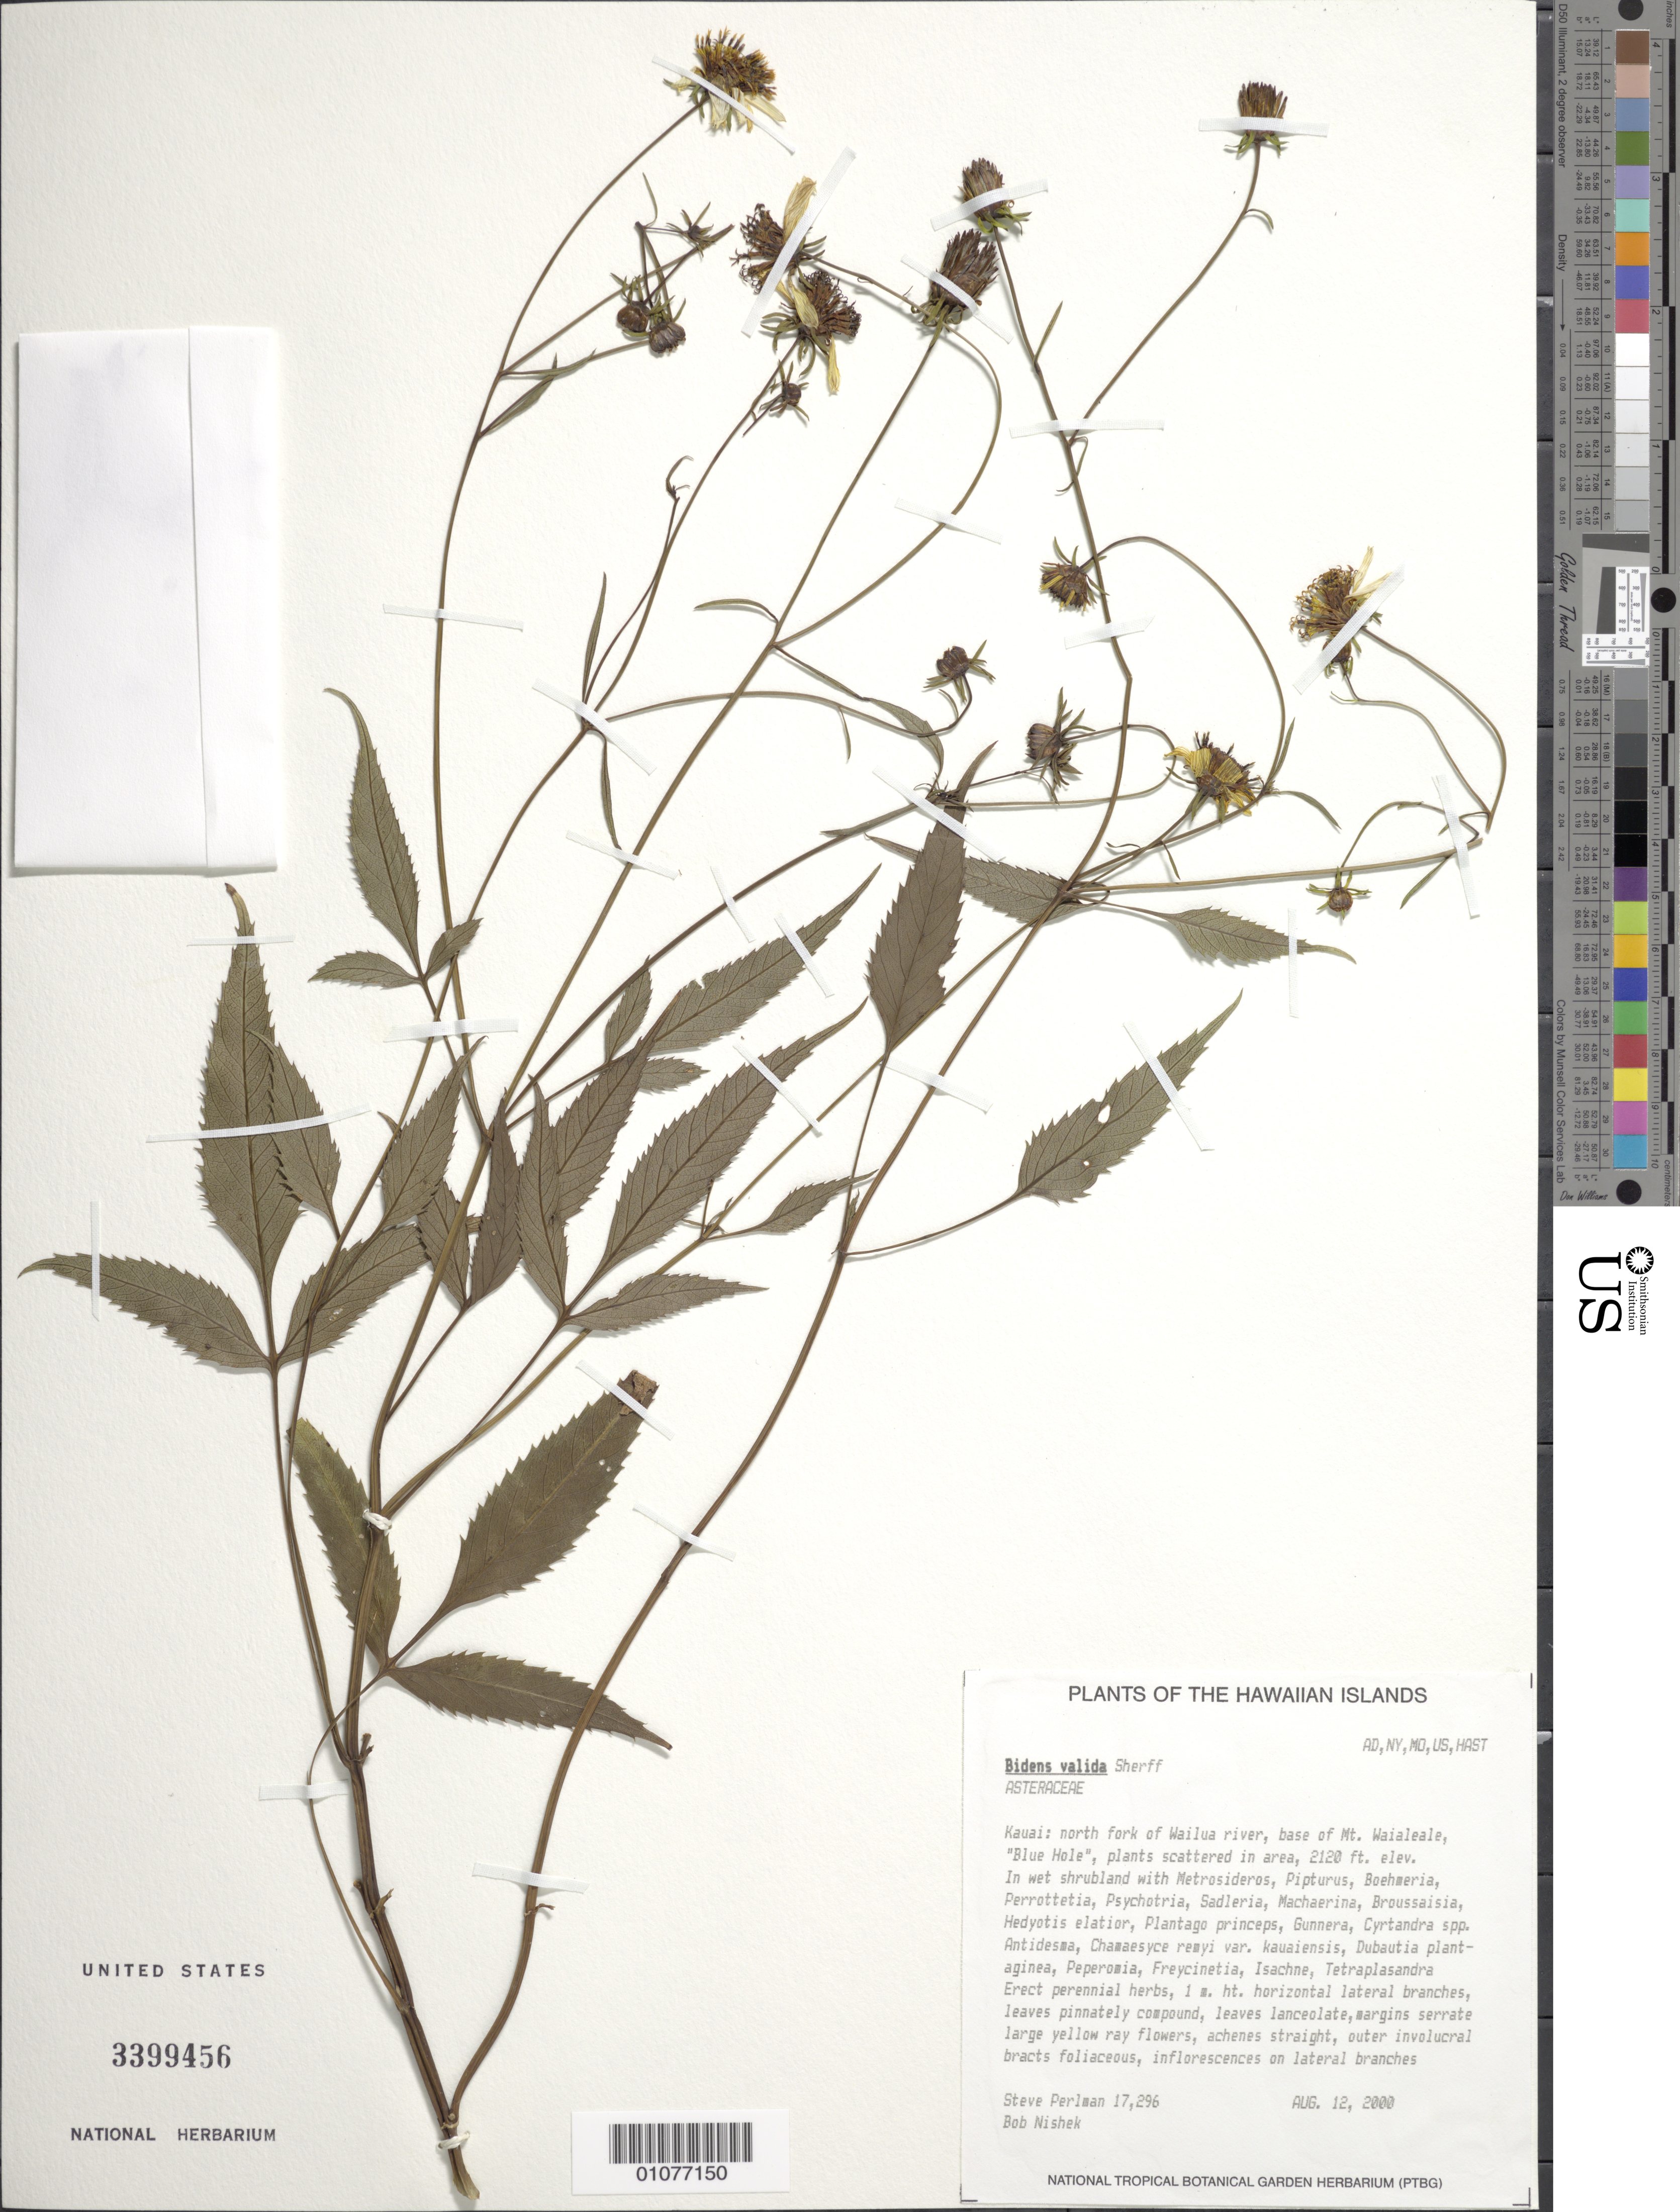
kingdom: Plantae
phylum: Tracheophyta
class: Magnoliopsida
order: Asterales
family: Asteraceae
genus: Bidens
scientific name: Bidens valida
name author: Sherff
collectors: S. P. Perlman & B. Nishek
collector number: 17296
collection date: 2000-08-12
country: United States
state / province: Hawaii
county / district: Kauai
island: Kaua'i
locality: N fork of Wailua river, base of Mt. Waialeale "Blue Hole"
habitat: In wet shrubland.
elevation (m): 646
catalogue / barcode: US 3399456